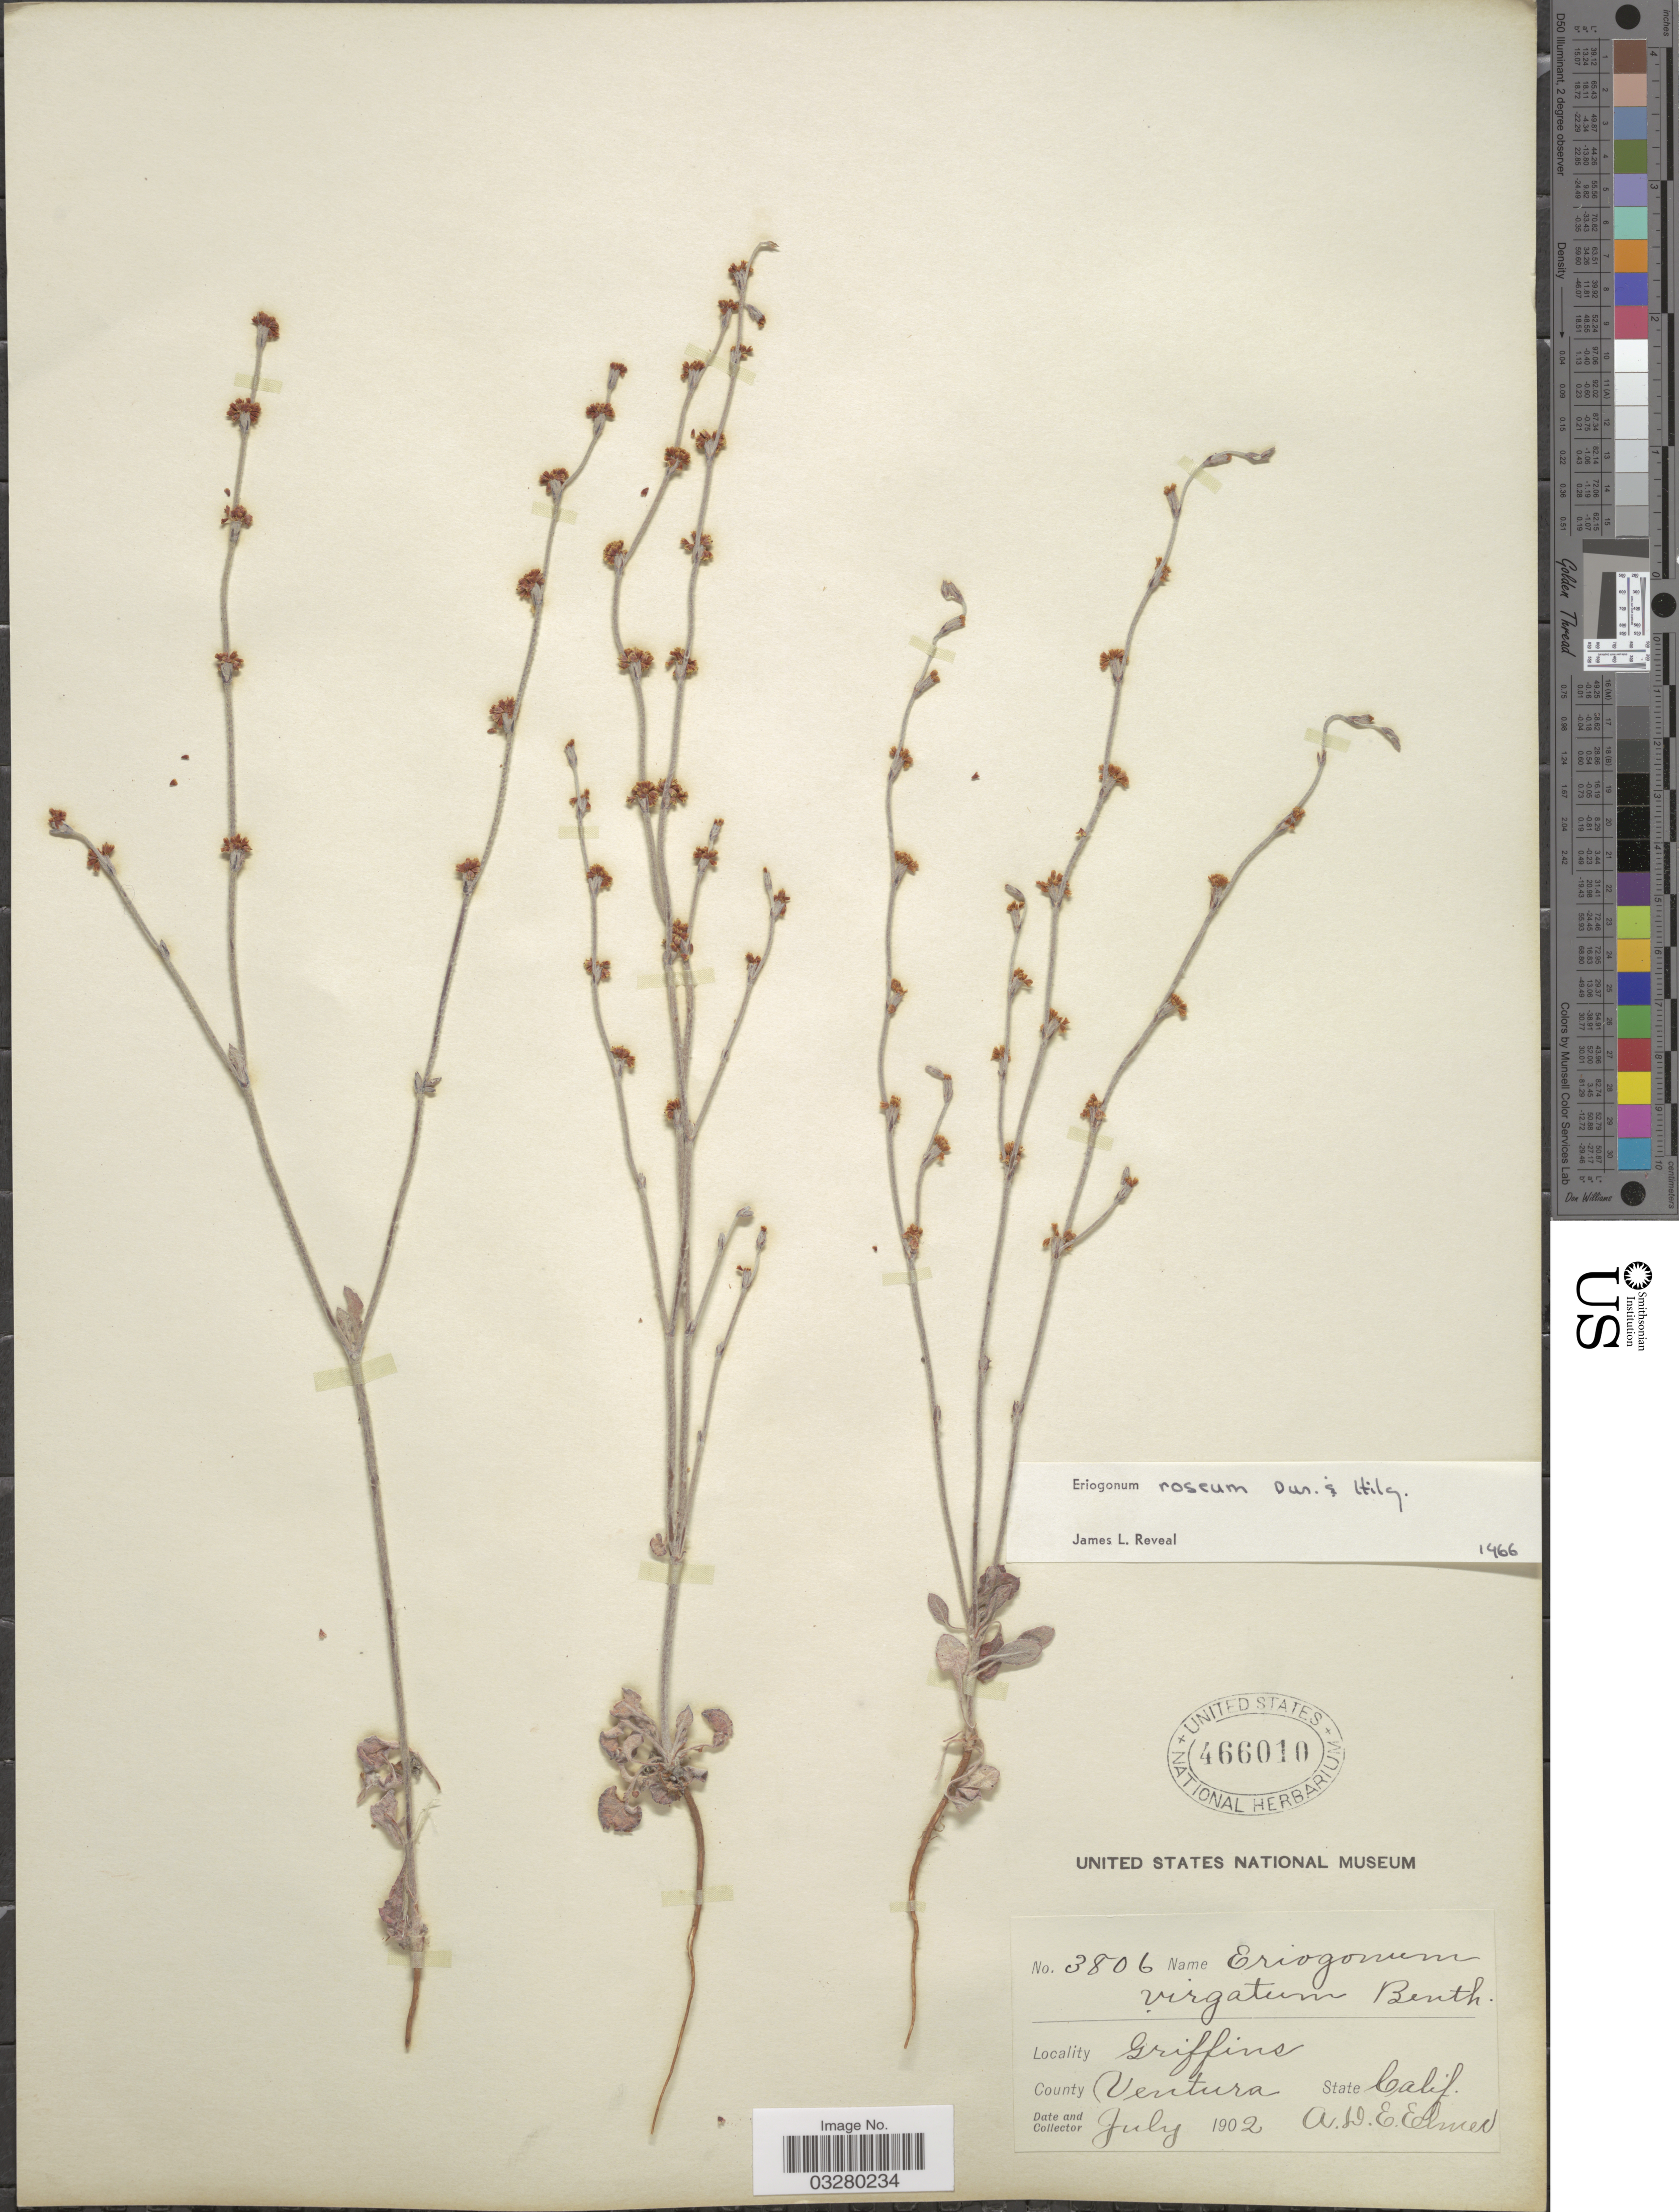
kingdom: Plantae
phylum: Tracheophyta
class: Magnoliopsida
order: Caryophyllales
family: Polygonaceae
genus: Eriogonum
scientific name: Eriogonum roseum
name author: Durand & Hilg.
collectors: A. D. E. Elmer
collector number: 3806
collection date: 1902-07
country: United States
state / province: California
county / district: Ventura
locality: Griffins. County Ventura.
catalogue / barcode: US 466010